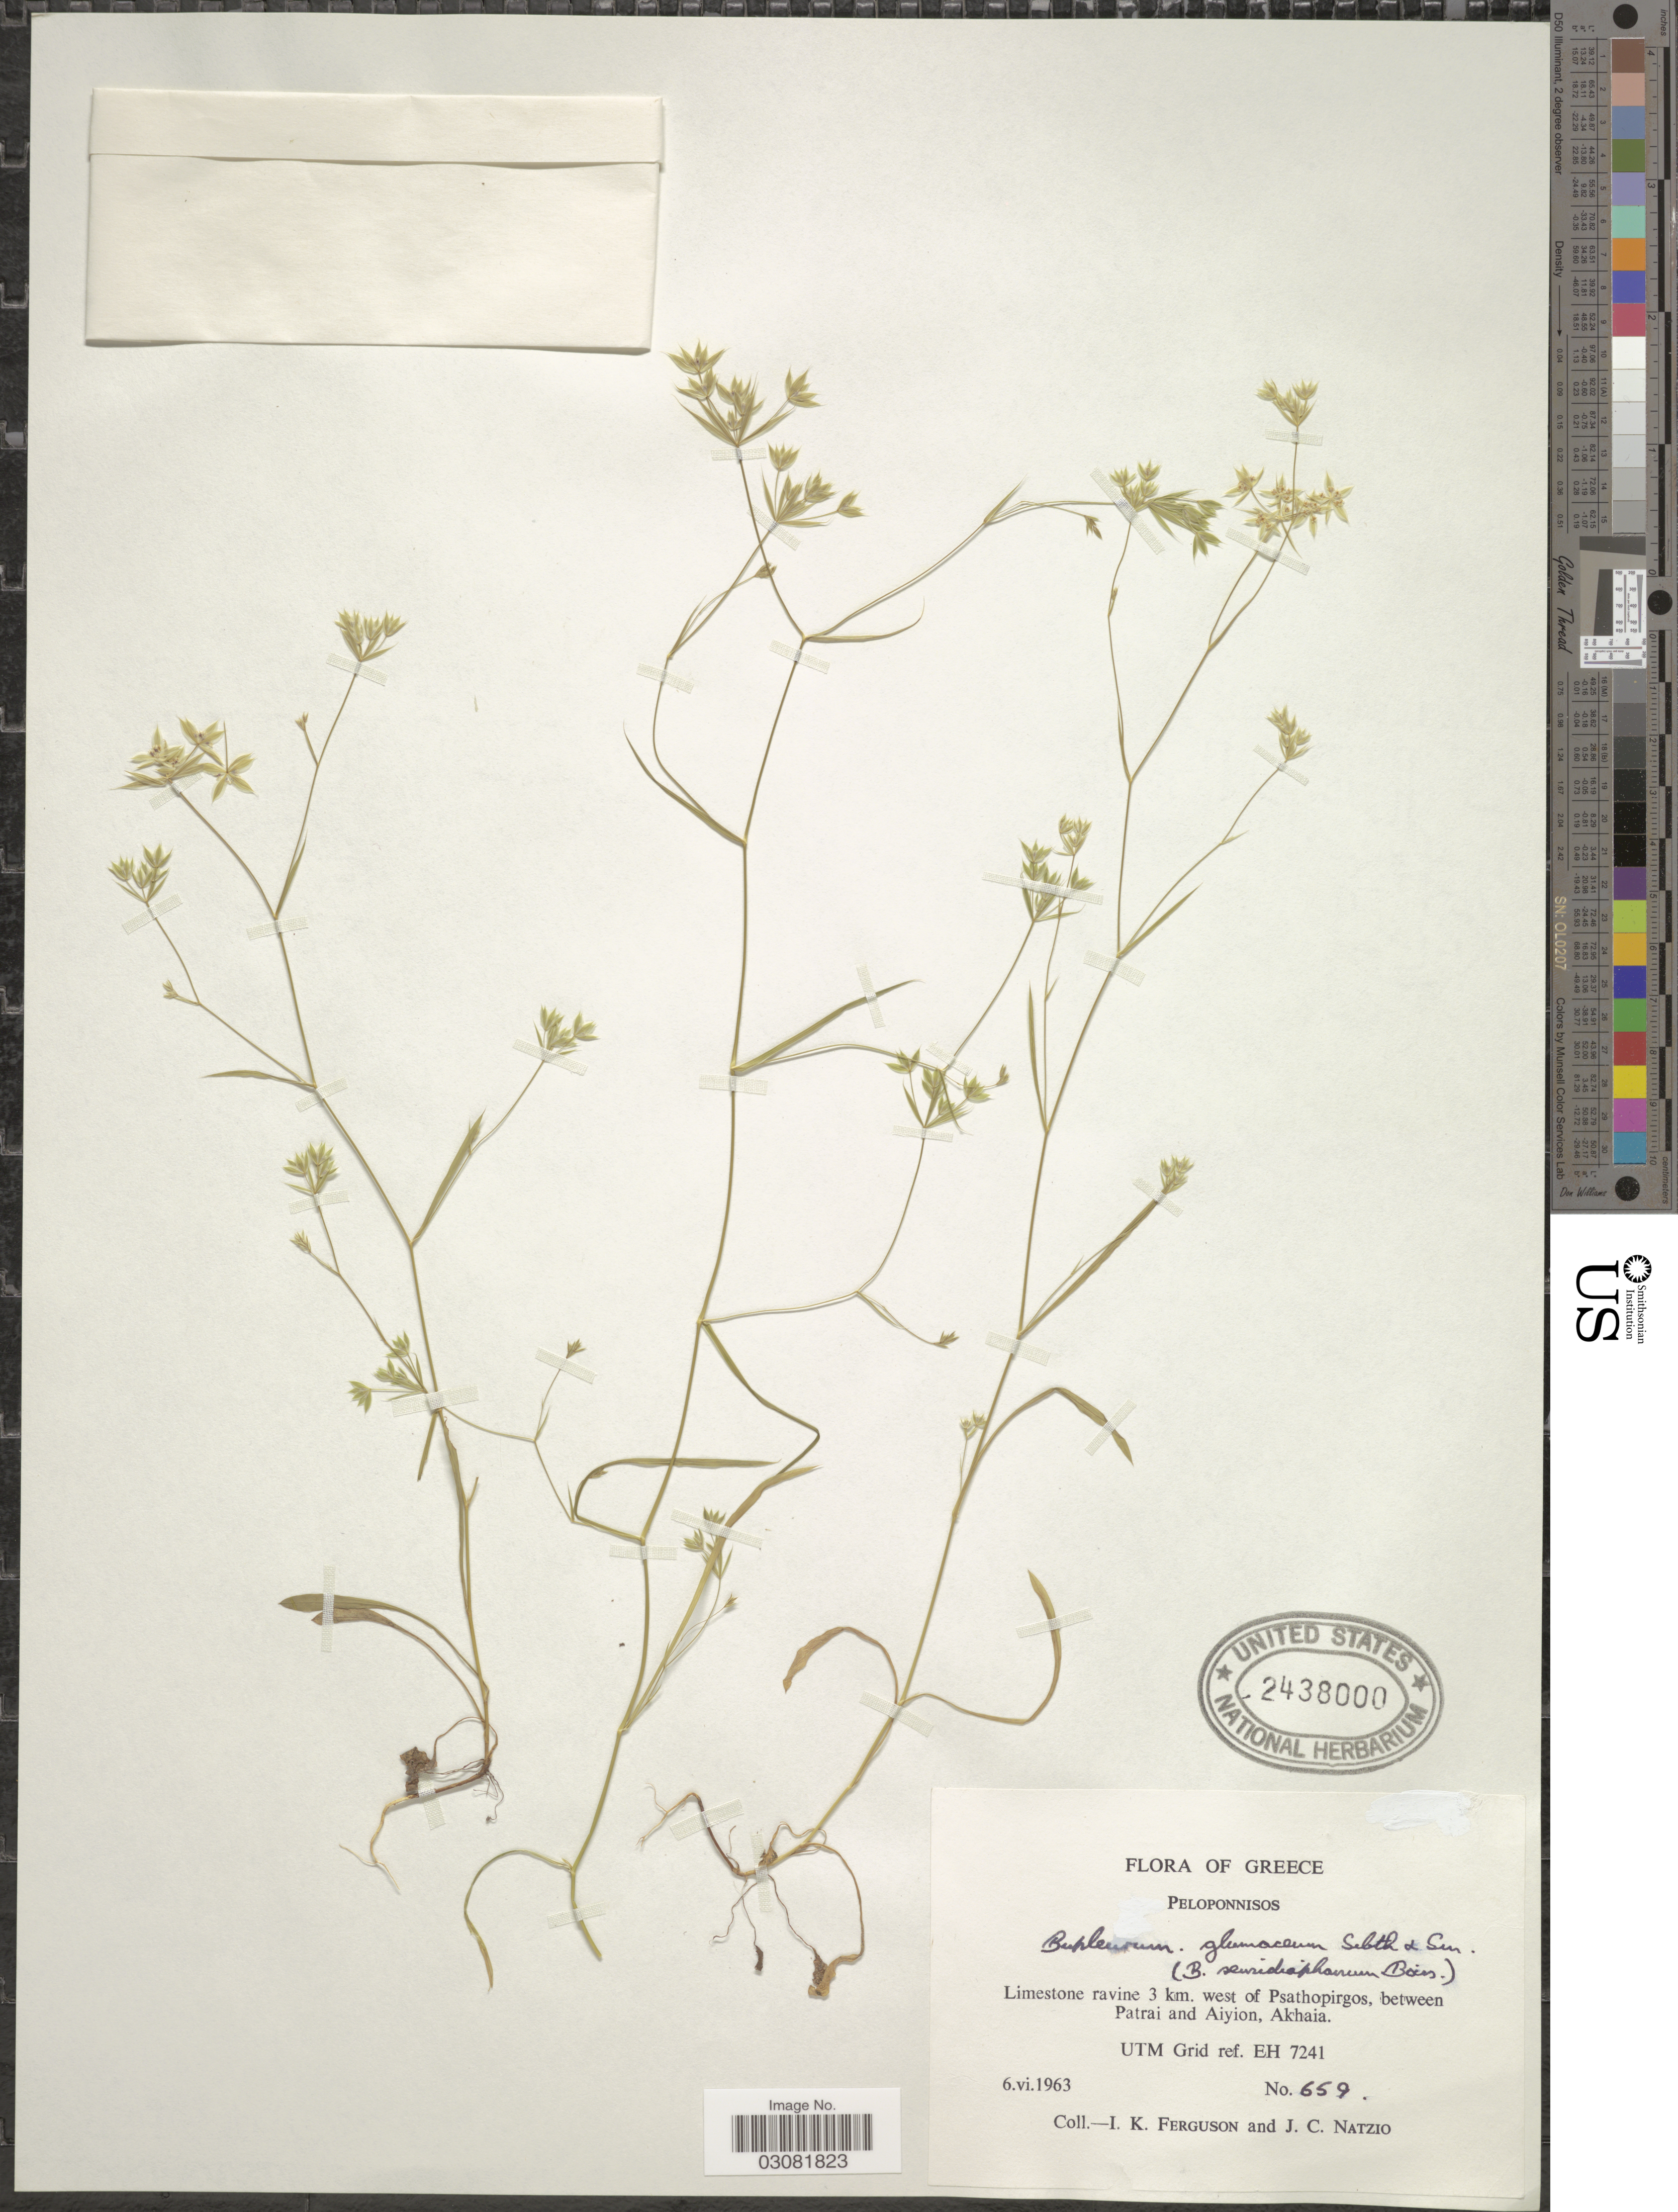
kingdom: Plantae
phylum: Tracheophyta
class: Magnoliopsida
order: Apiales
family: Apiaceae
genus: Bupleurum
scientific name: Bupleurum glumaceum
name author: Sm.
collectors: I. K. Ferguson & J. Natzio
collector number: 659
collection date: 1963-06-06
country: Greece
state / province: Peloponnese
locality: Peloponnisos, Limestone ravine 3 km. west of Psathopirgos, between Patrai and Aiyion, Akhaia. UTM Grid ref. EH 7241.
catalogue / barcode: US 2438000